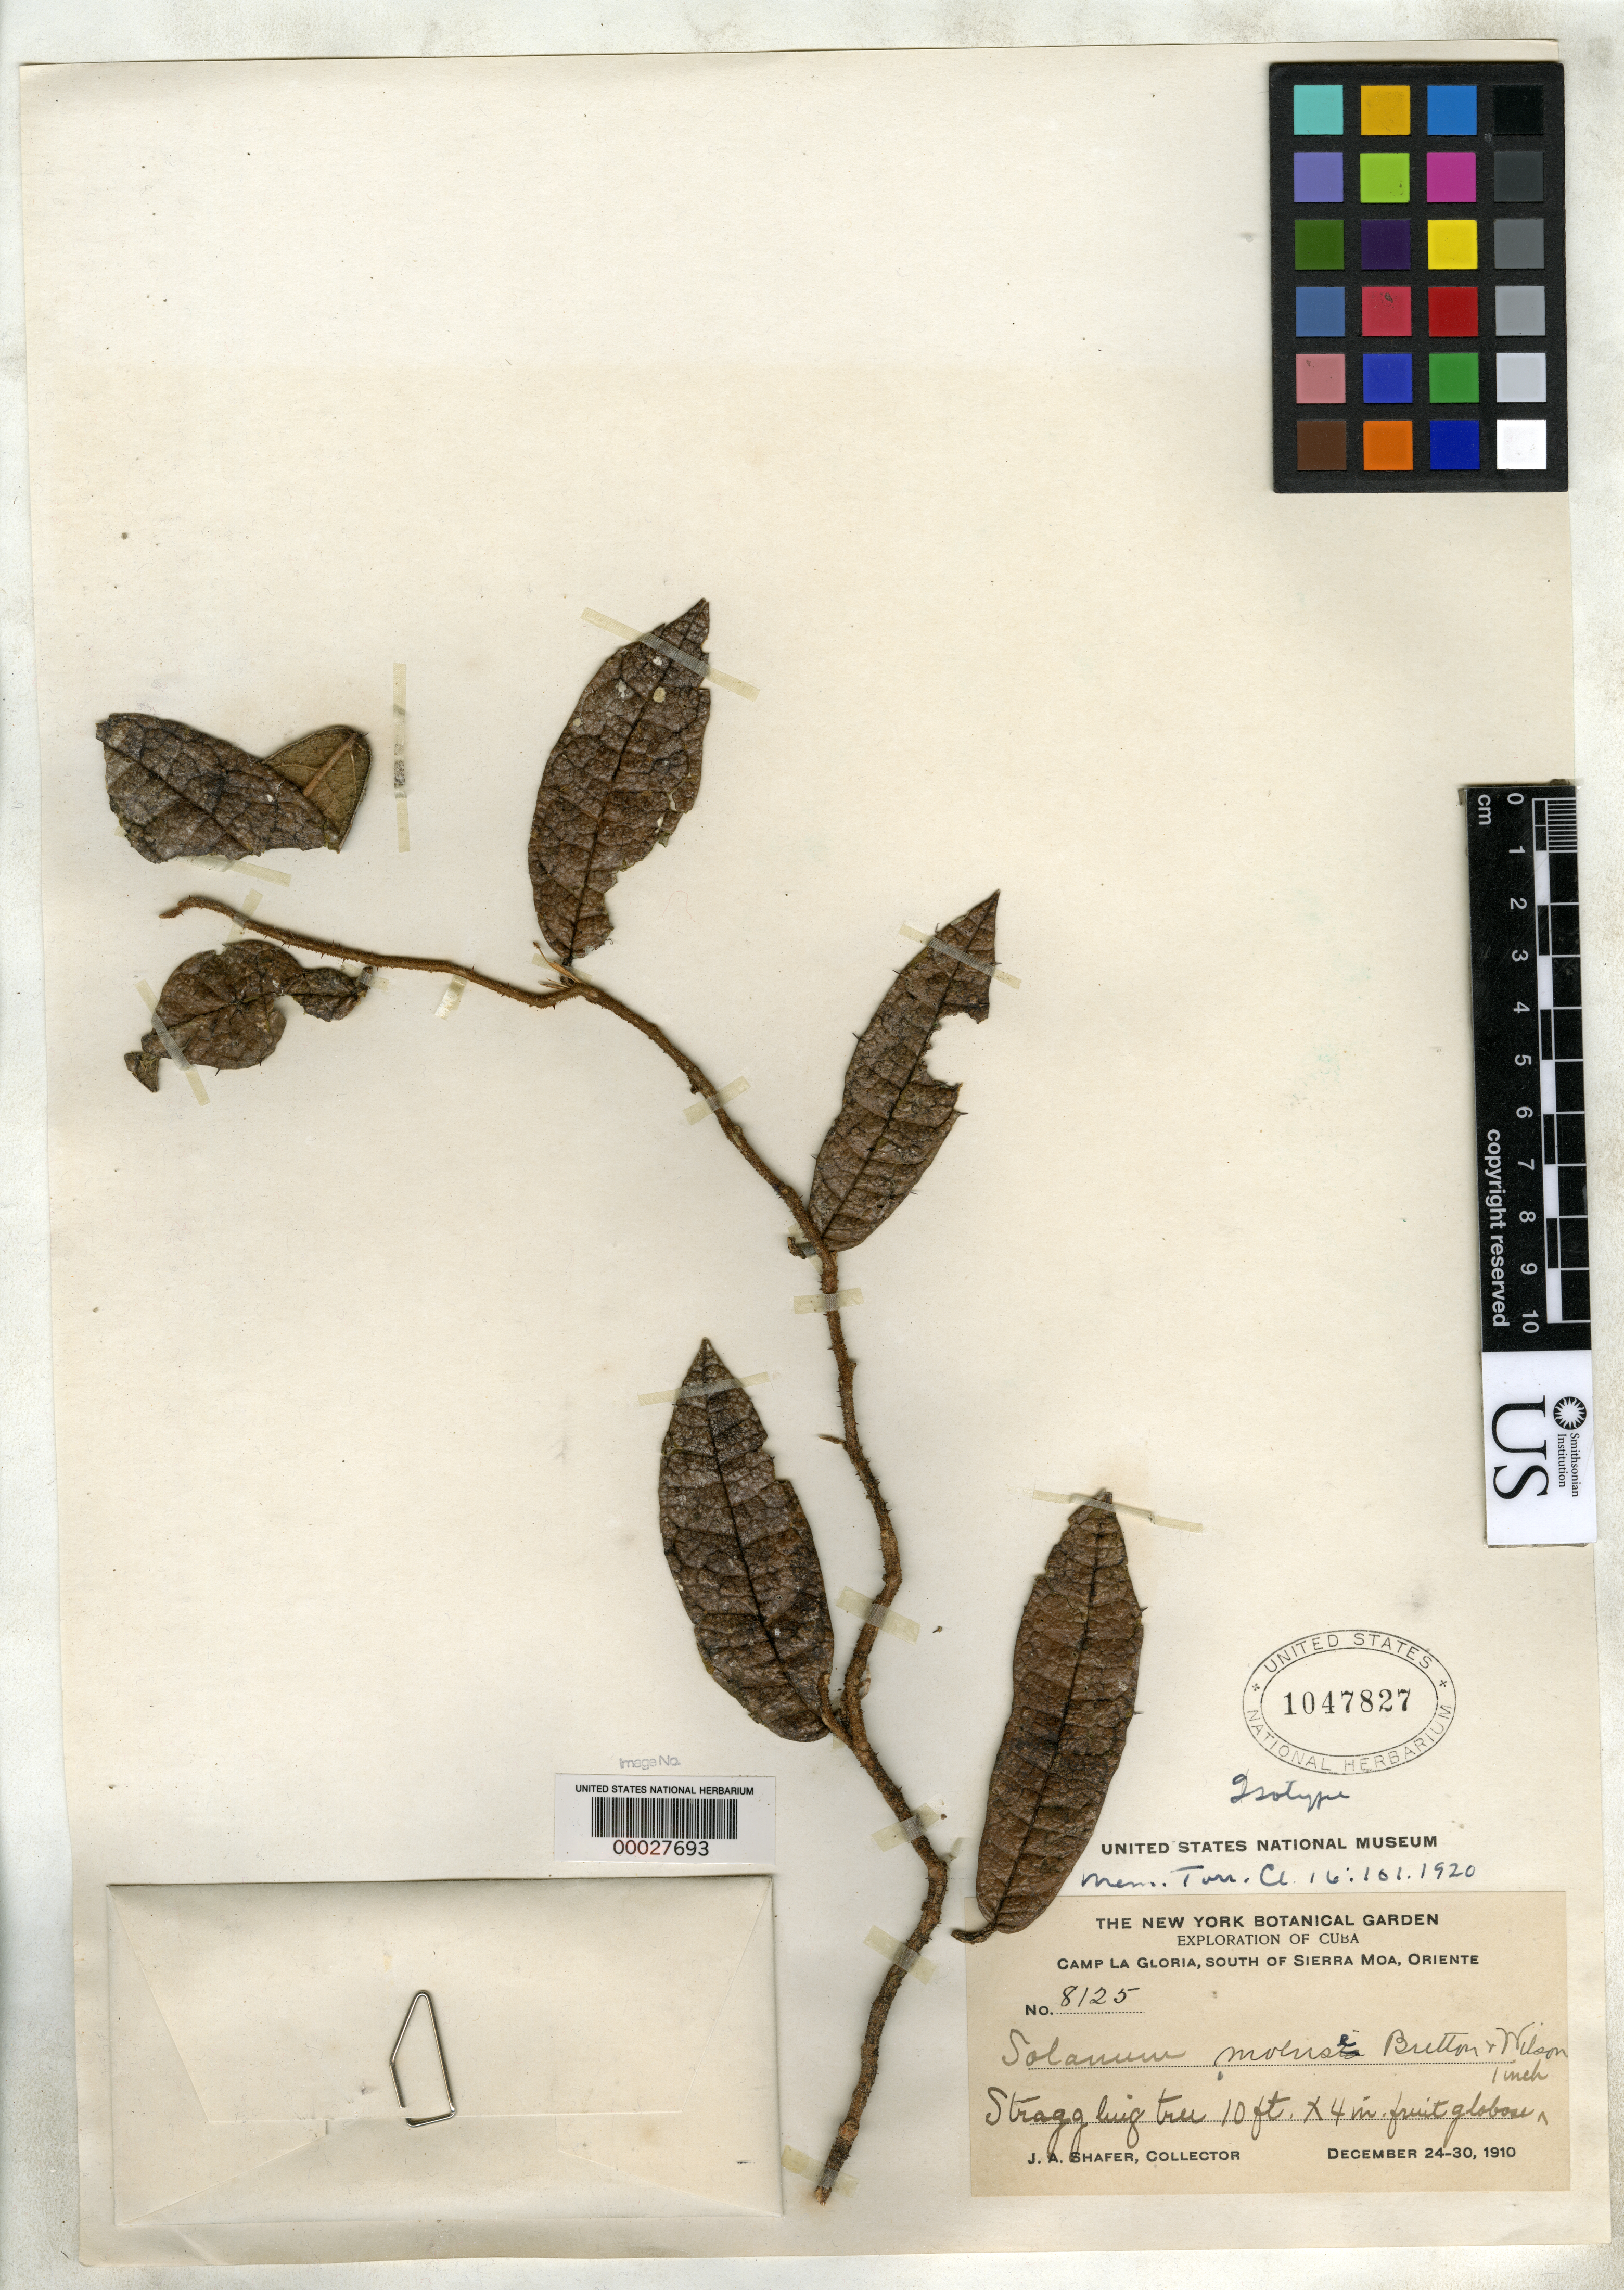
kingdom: Plantae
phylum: Tracheophyta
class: Magnoliopsida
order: Solanales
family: Solanaceae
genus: Solanum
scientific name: Solanum moense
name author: Britton & P. Wilson in Britton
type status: Isotype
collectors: J. A. Shafer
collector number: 8125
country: Cuba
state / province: Oriente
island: Greater Antilles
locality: Camp La Gloria, south of Sierra Moa.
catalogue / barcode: US 1047827